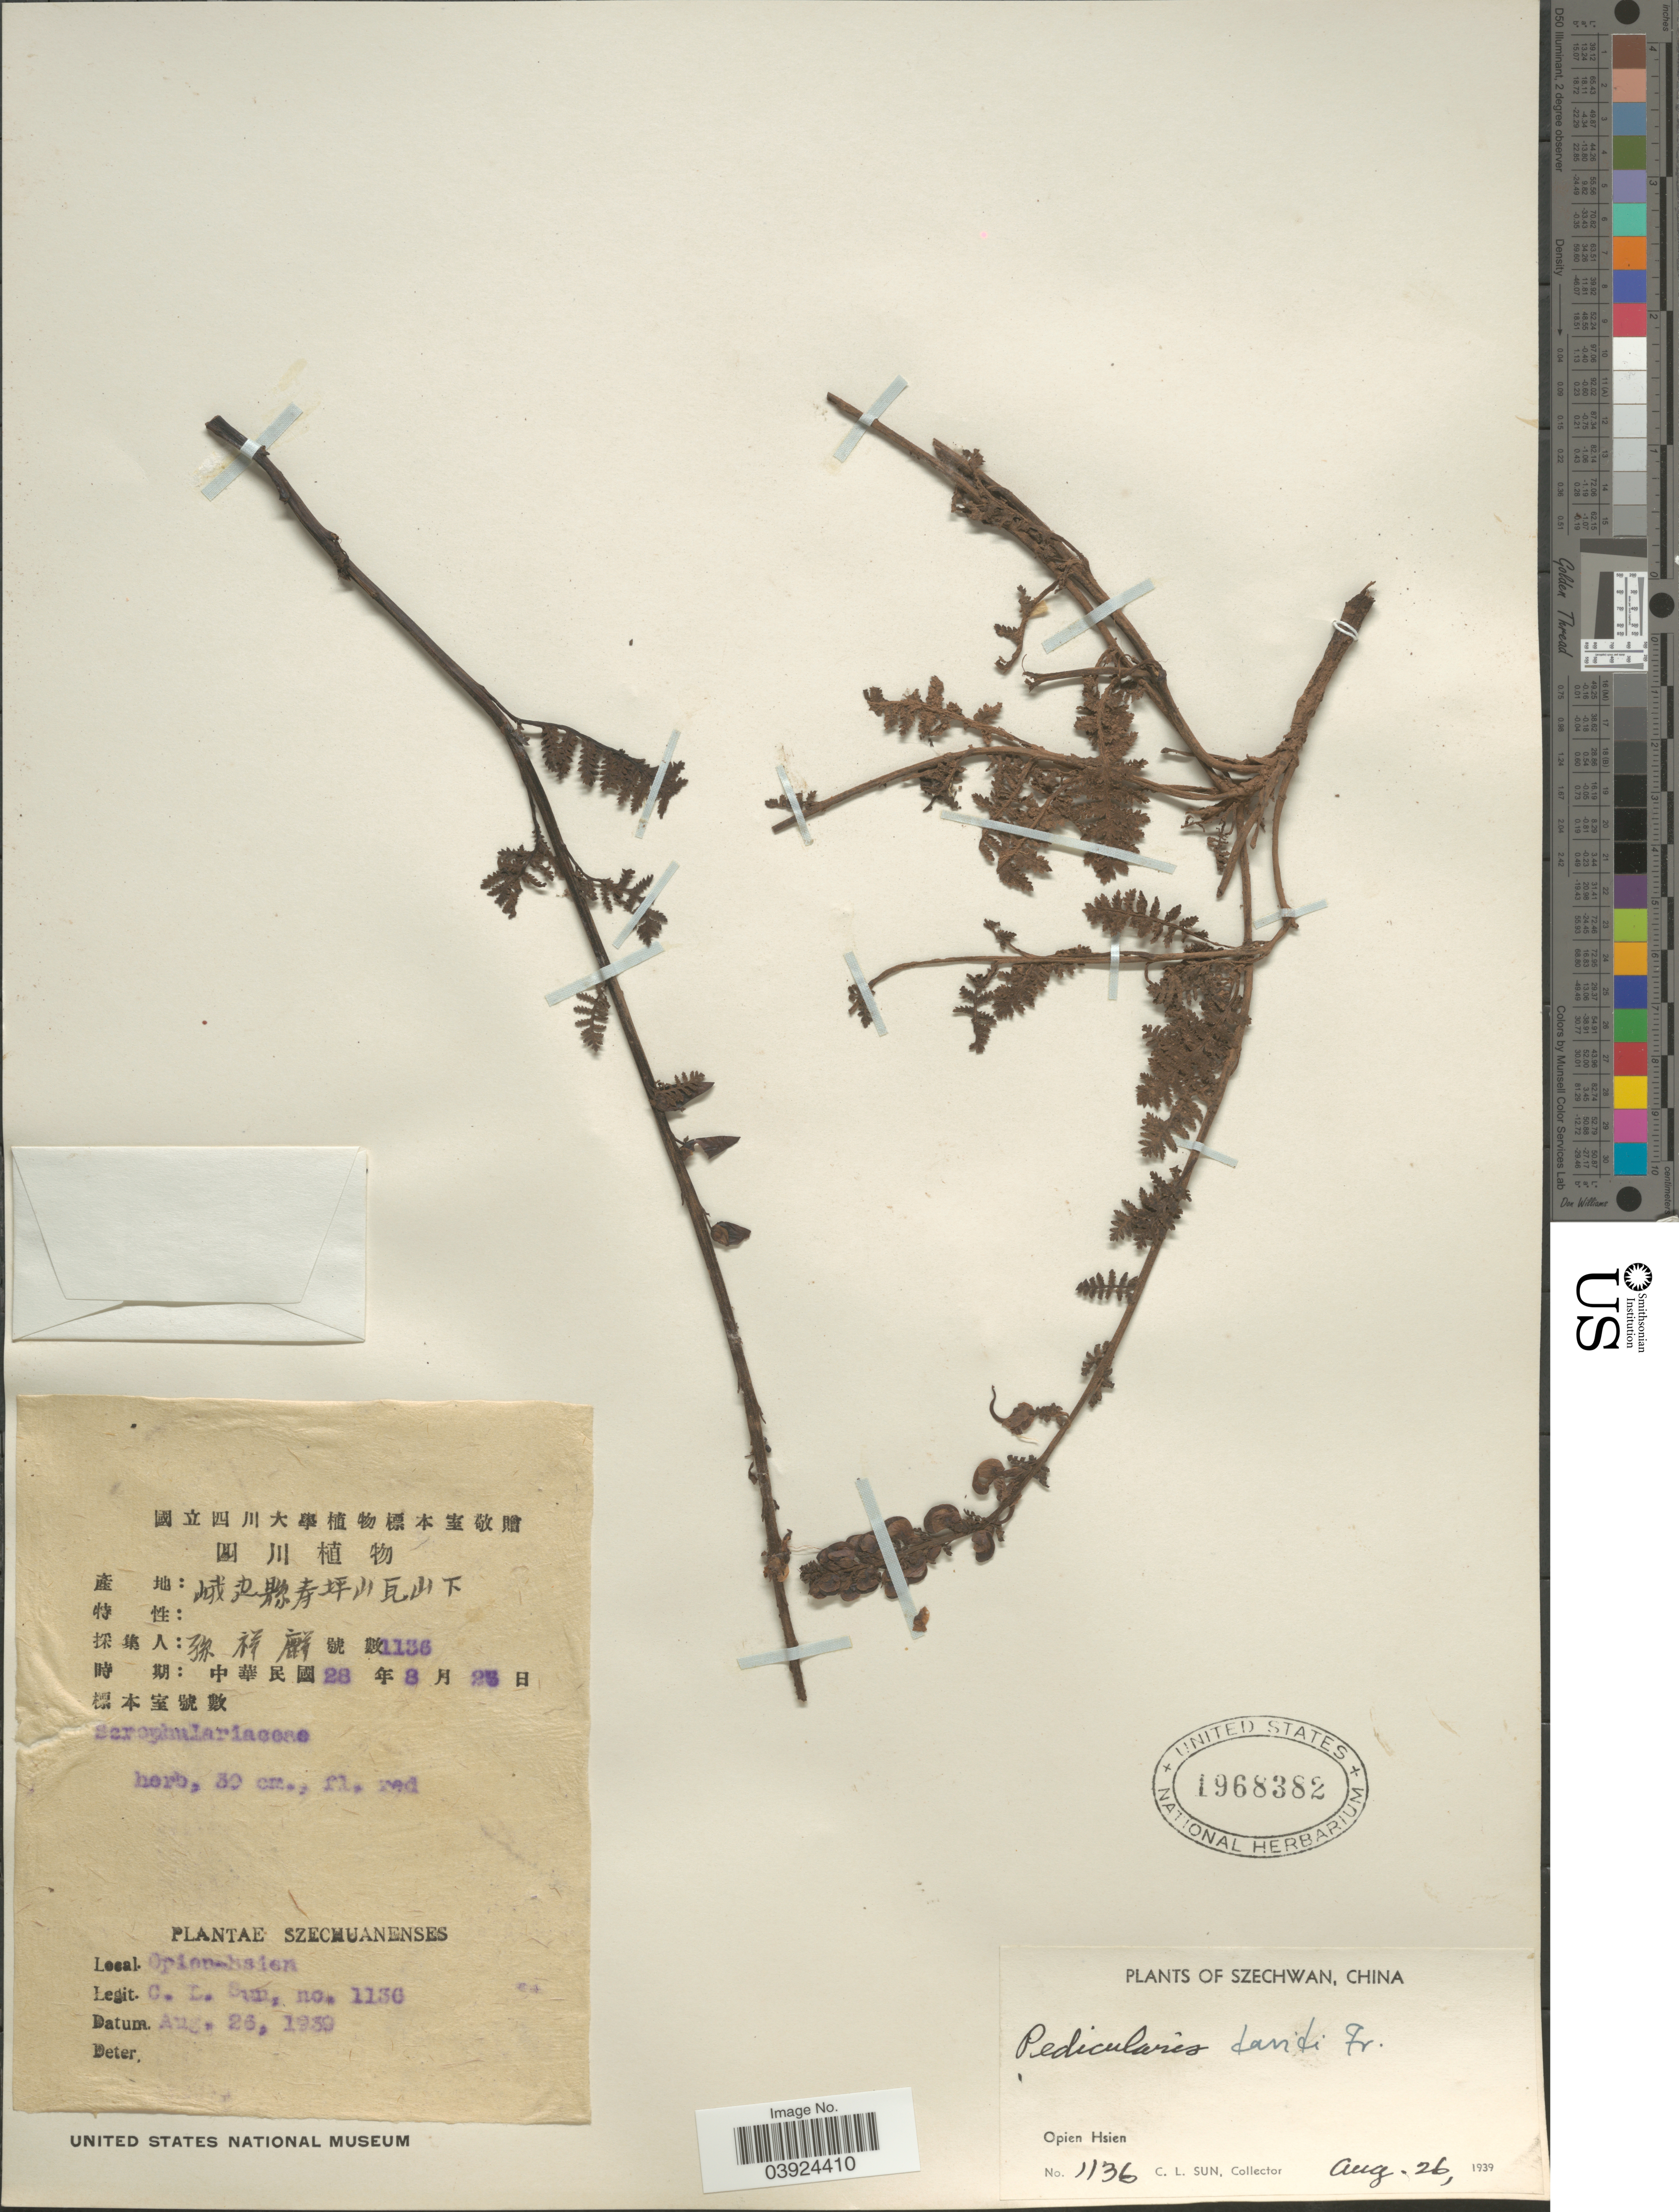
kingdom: Plantae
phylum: Tracheophyta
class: Magnoliopsida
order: Lamiales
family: Orobanchaceae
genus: Pedicularis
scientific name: Pedicularis davidii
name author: Franch.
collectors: C. Sun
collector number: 1136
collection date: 1939-08-26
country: China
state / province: Sichuan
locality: Szechwan. Opien-hsien.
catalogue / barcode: US 1968382